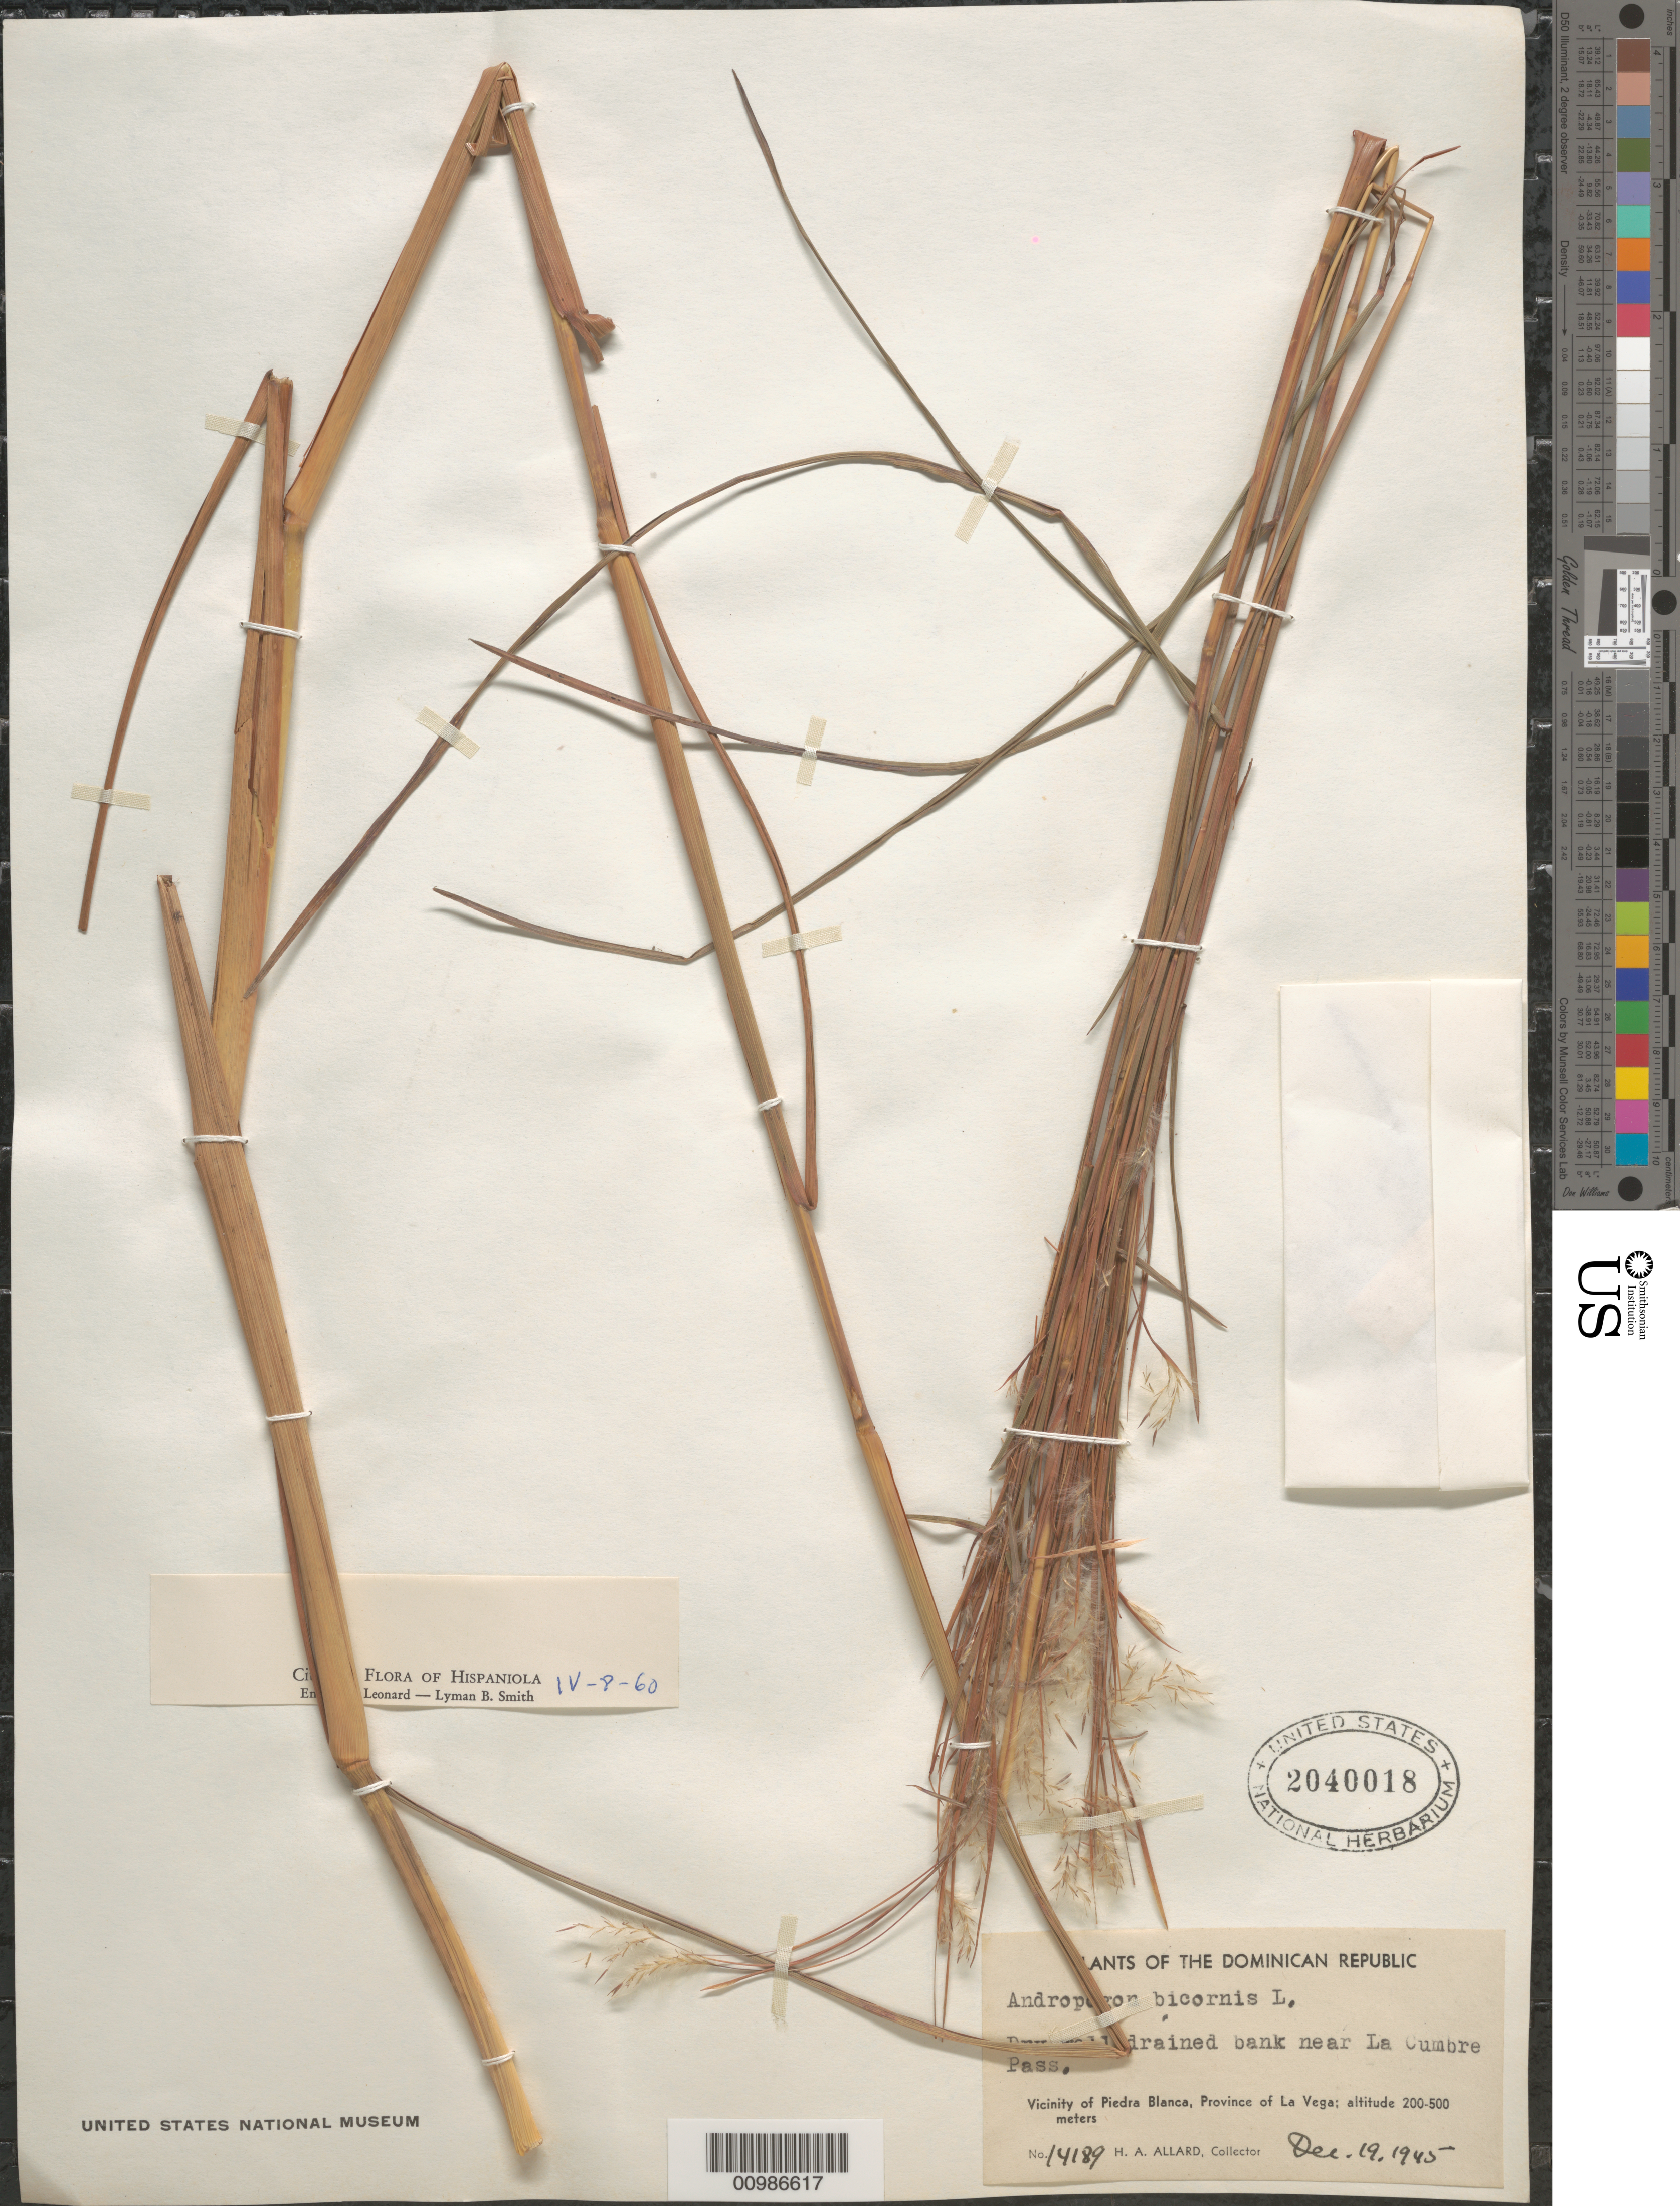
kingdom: Plantae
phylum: Tracheophyta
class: Liliopsida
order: Poales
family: Poaceae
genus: Andropogon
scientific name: Andropogon bicornis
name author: L.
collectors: H. A. Allard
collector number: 14189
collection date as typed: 19 Dec 1945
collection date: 1945-12-19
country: Dominican Republic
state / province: Monseñor Nouel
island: Hispaniola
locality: near city of Piedra Blanca, La Cumbre Pass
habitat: on dry well drained bank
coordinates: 0 N, 0 E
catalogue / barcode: US 2040018